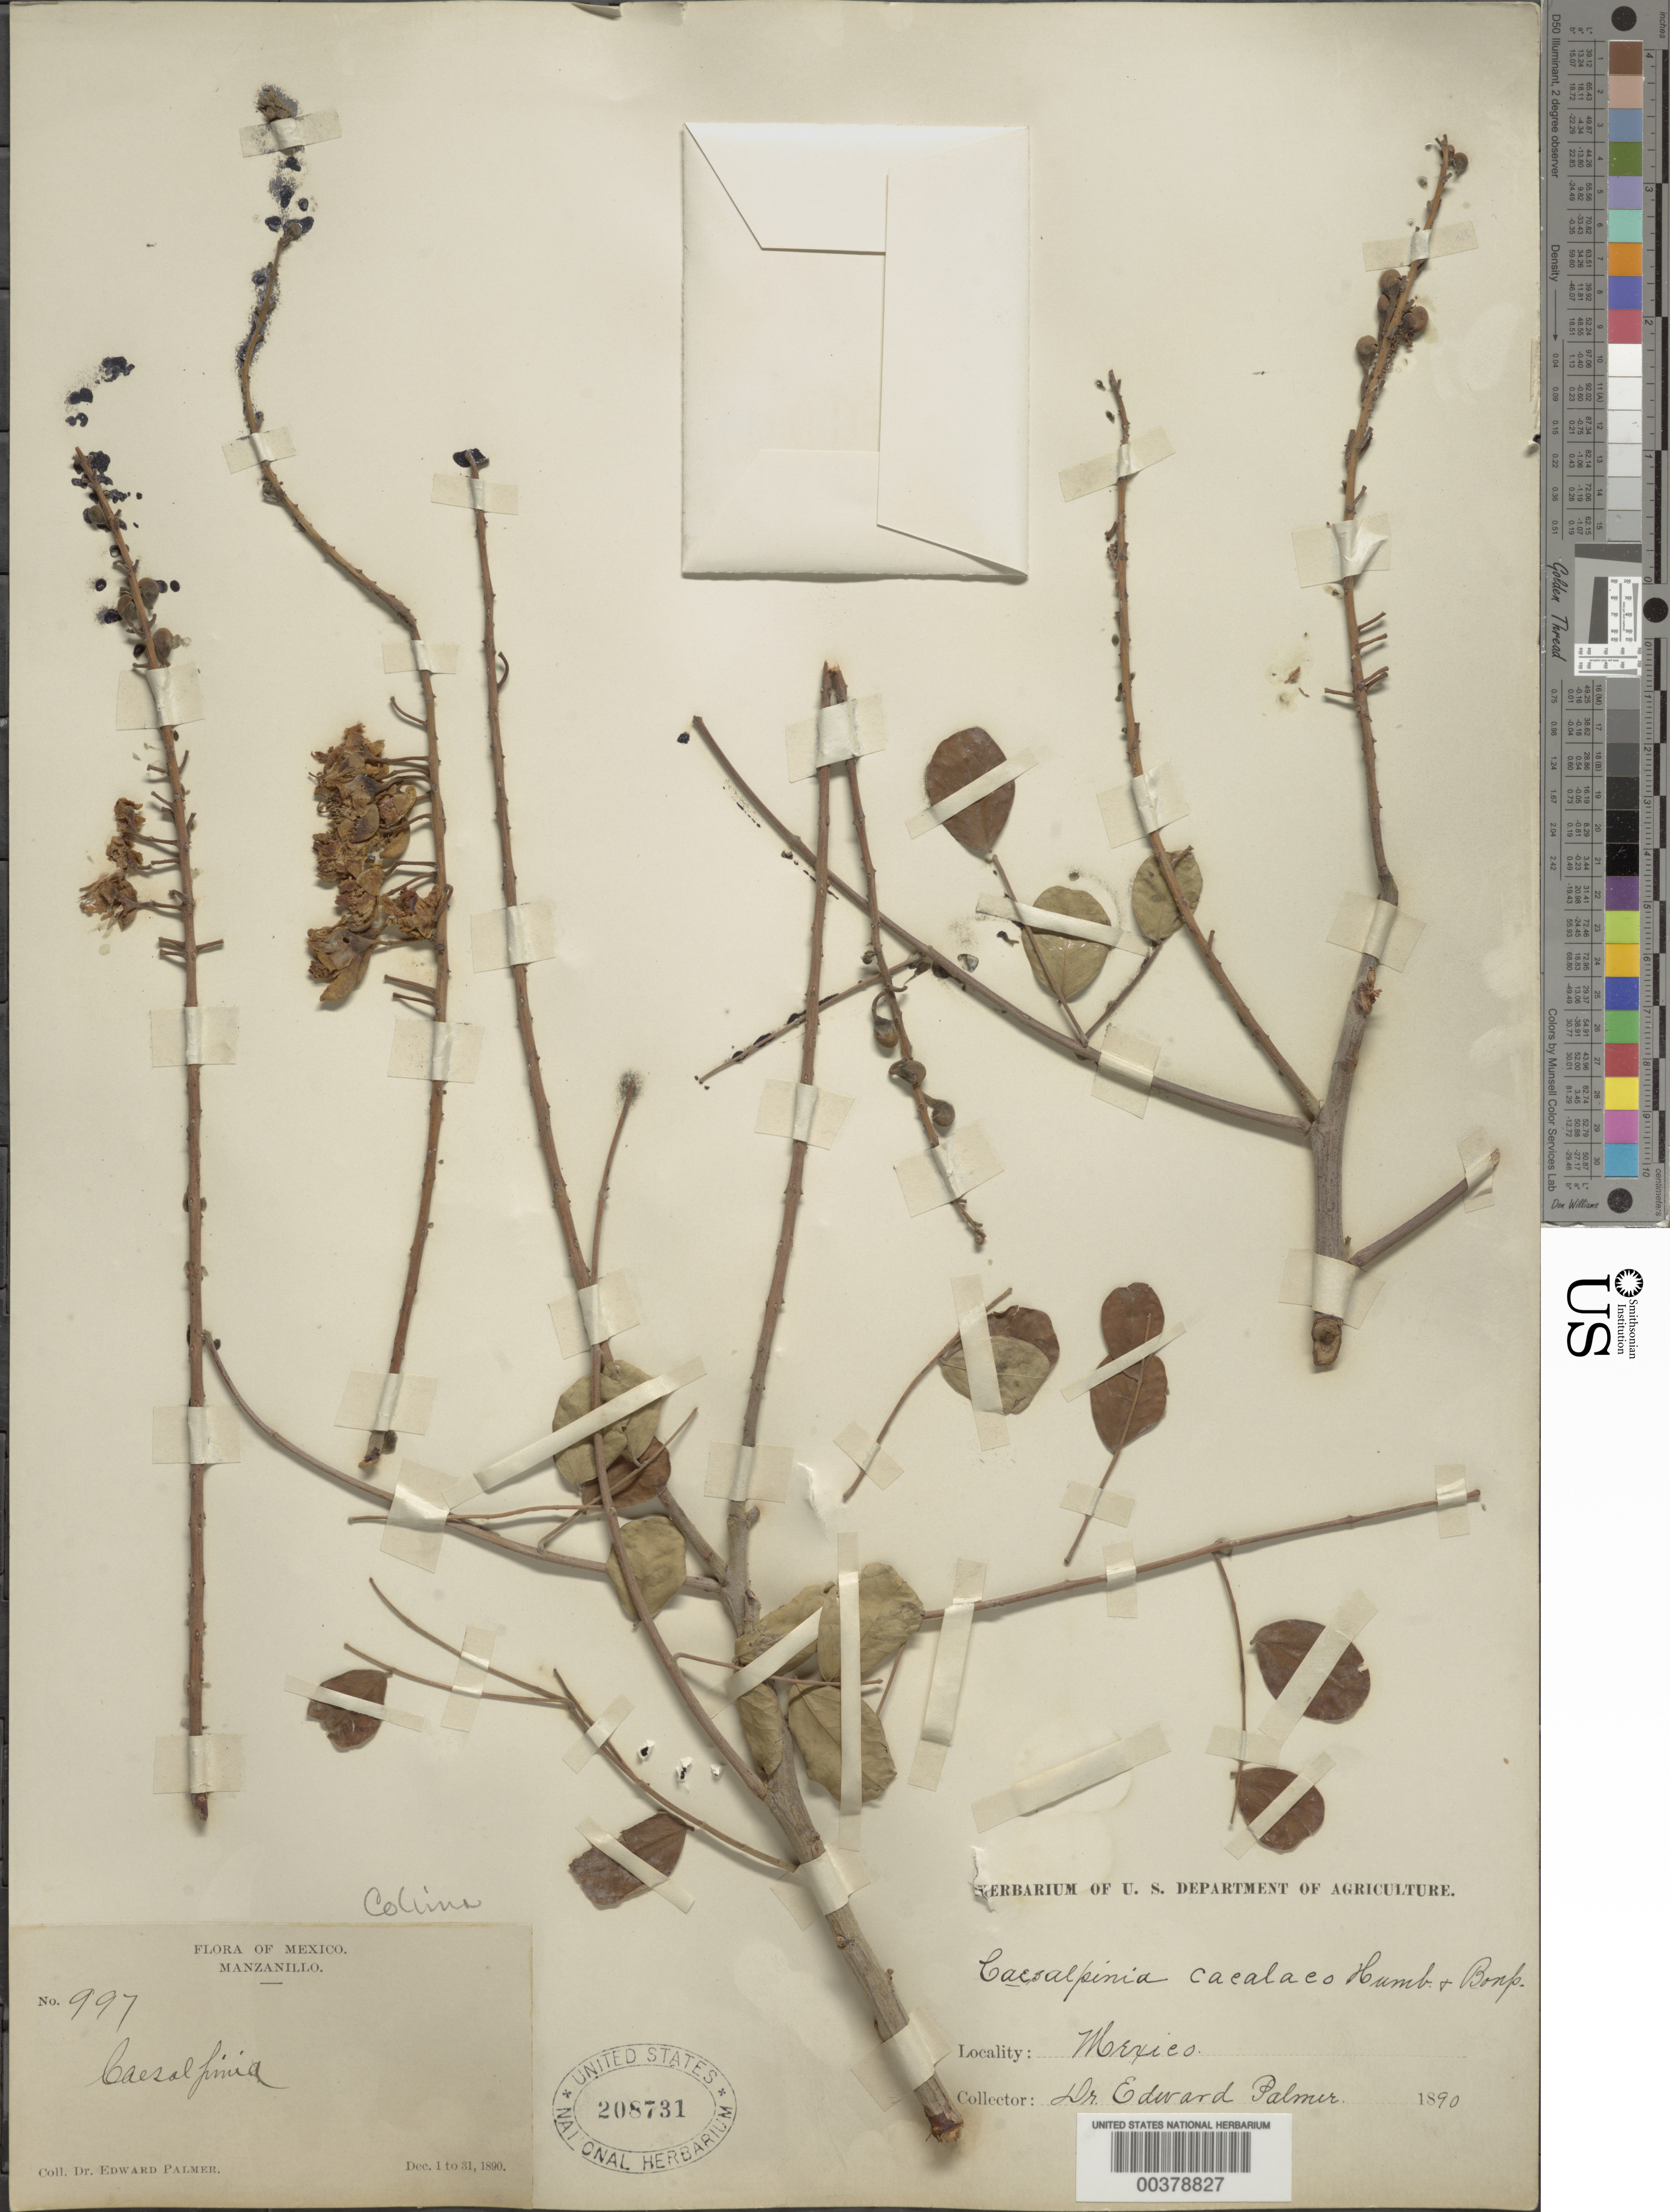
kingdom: Plantae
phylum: Tracheophyta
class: Magnoliopsida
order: Fabales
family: Fabaceae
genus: Tara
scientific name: Tara cacalaco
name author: (Bonpl.) Molinari & Sánchez Och.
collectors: E. Palmer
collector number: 997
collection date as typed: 01 Dec 1890 to 31 Dec 1890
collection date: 1890-12-01/1890-12-31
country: Mexico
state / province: Colima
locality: Manzanillo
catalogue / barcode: US 208731